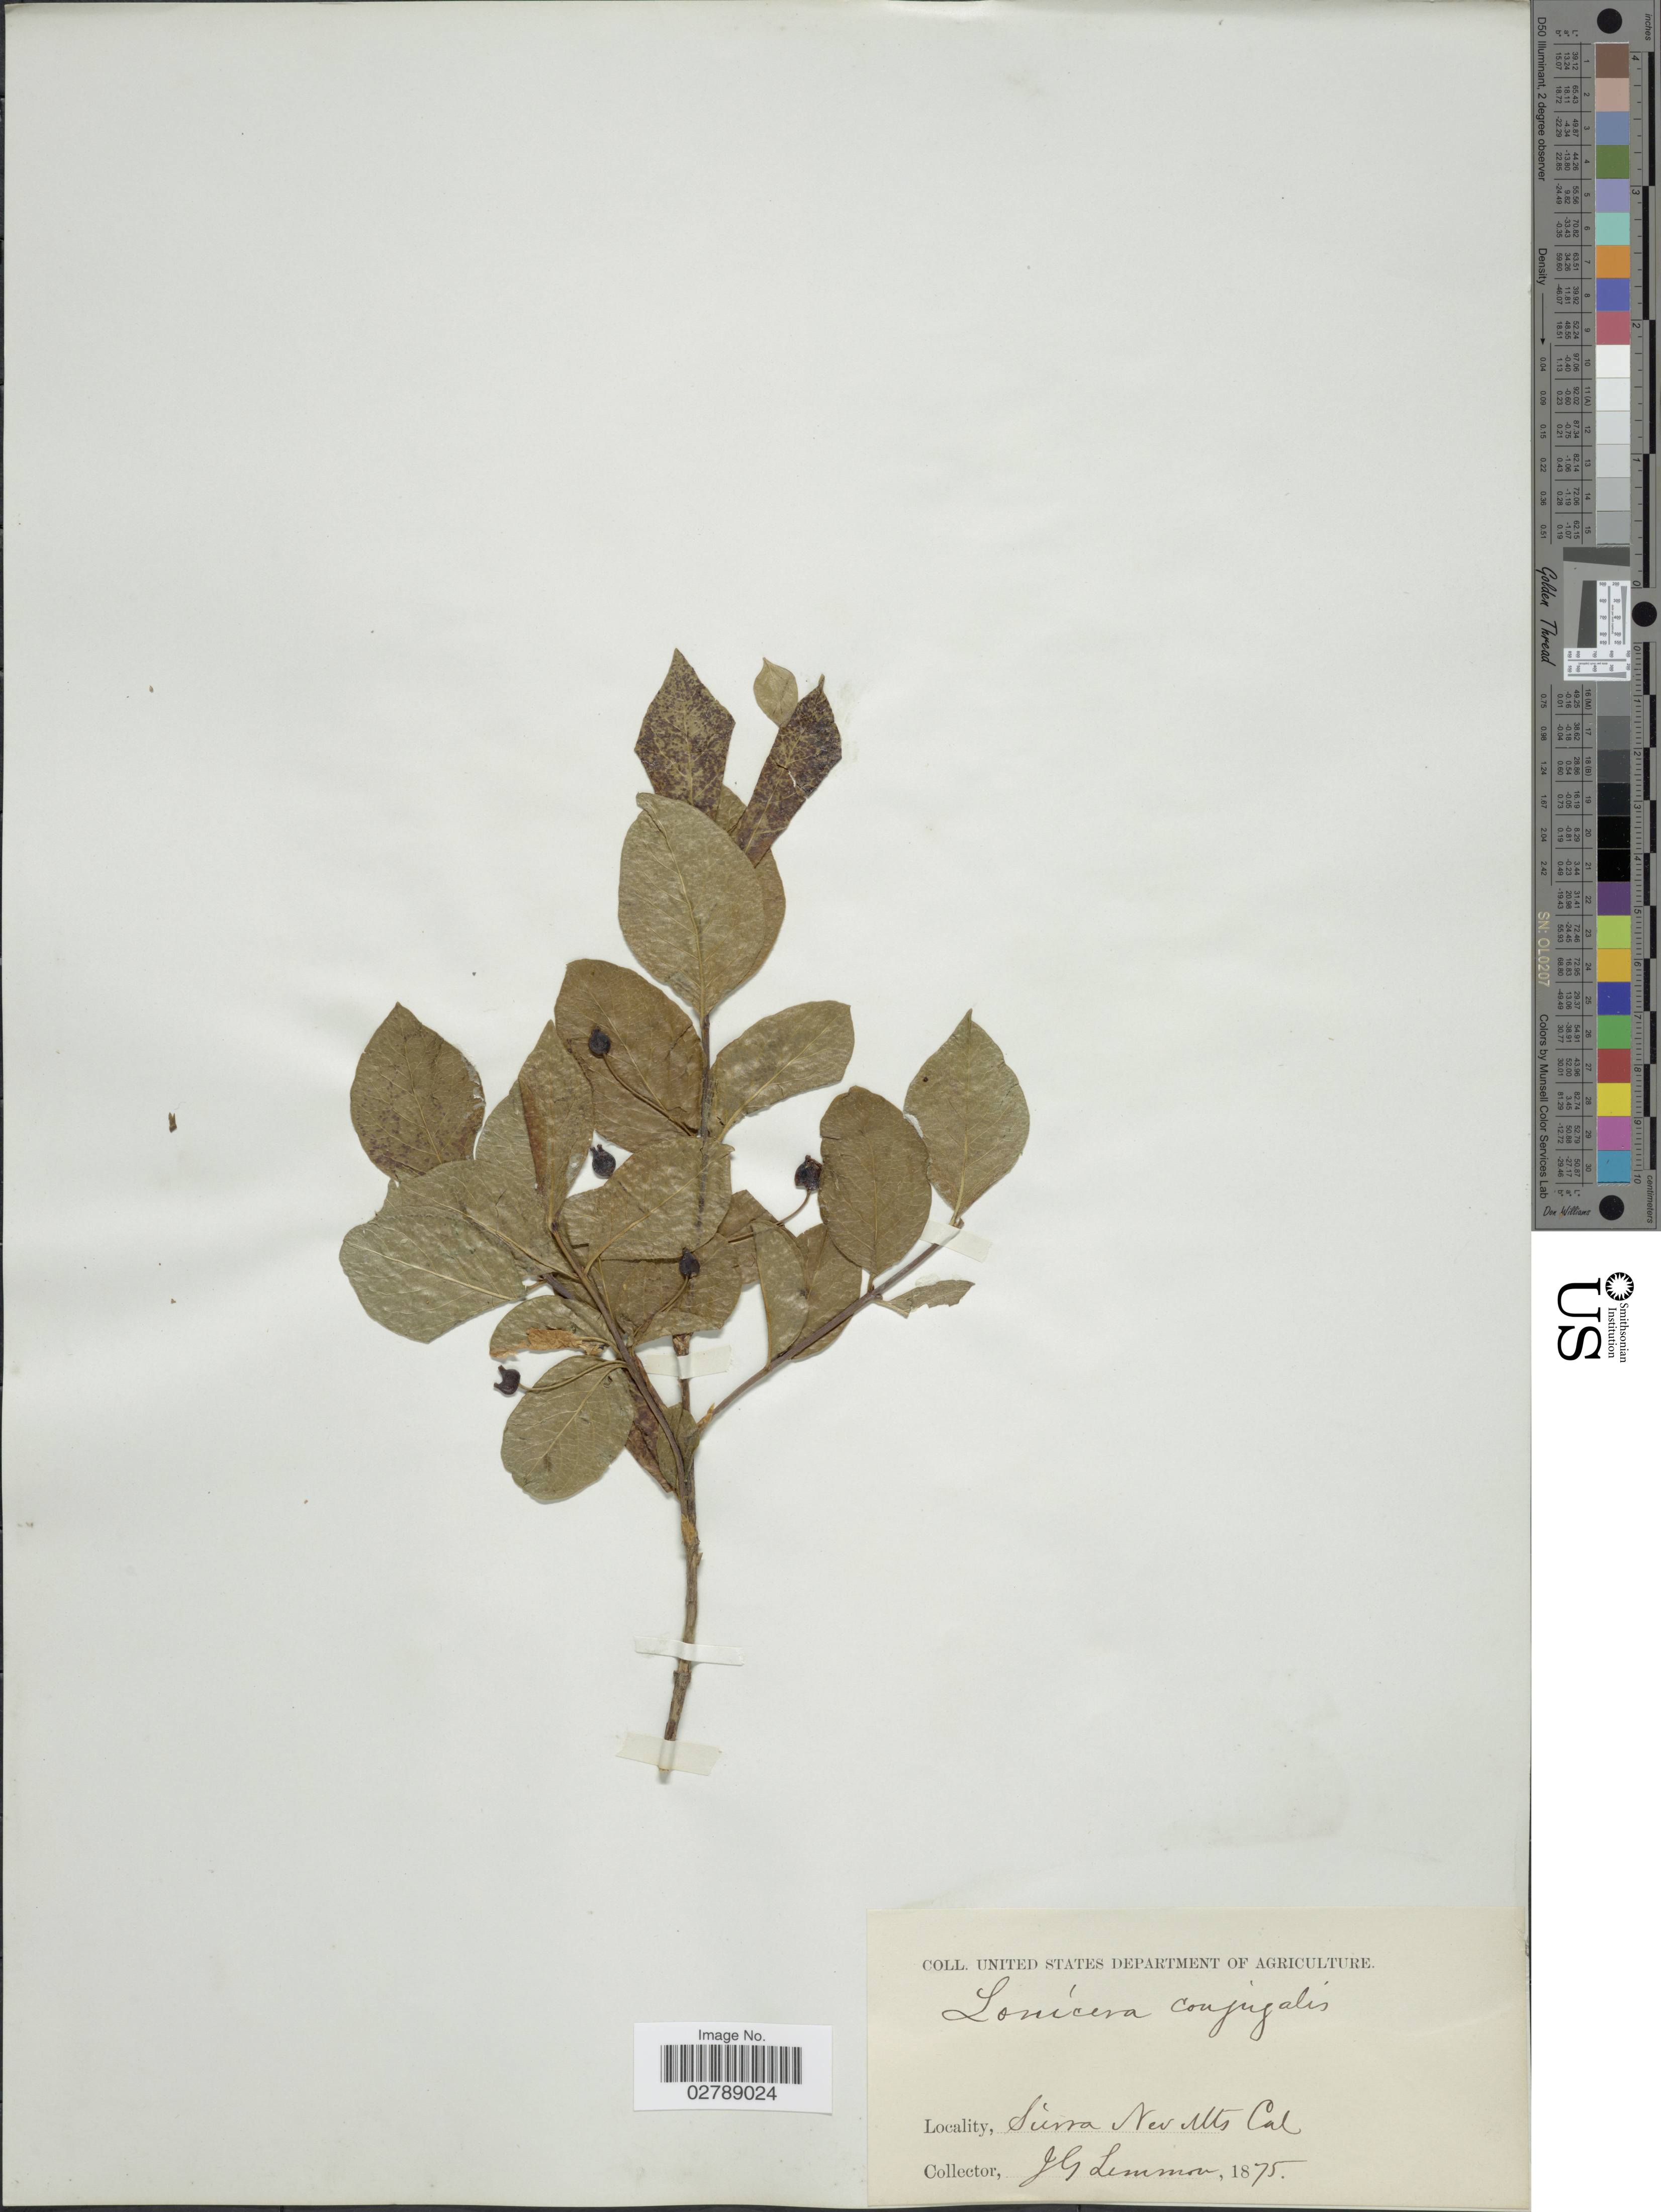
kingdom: Plantae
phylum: Tracheophyta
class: Magnoliopsida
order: Dipsacales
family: Caprifoliaceae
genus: Lonicera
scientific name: Lonicera conjugialis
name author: Kellogg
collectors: J. Lemmon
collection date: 1875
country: United States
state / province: California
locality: Sierra New Mts.